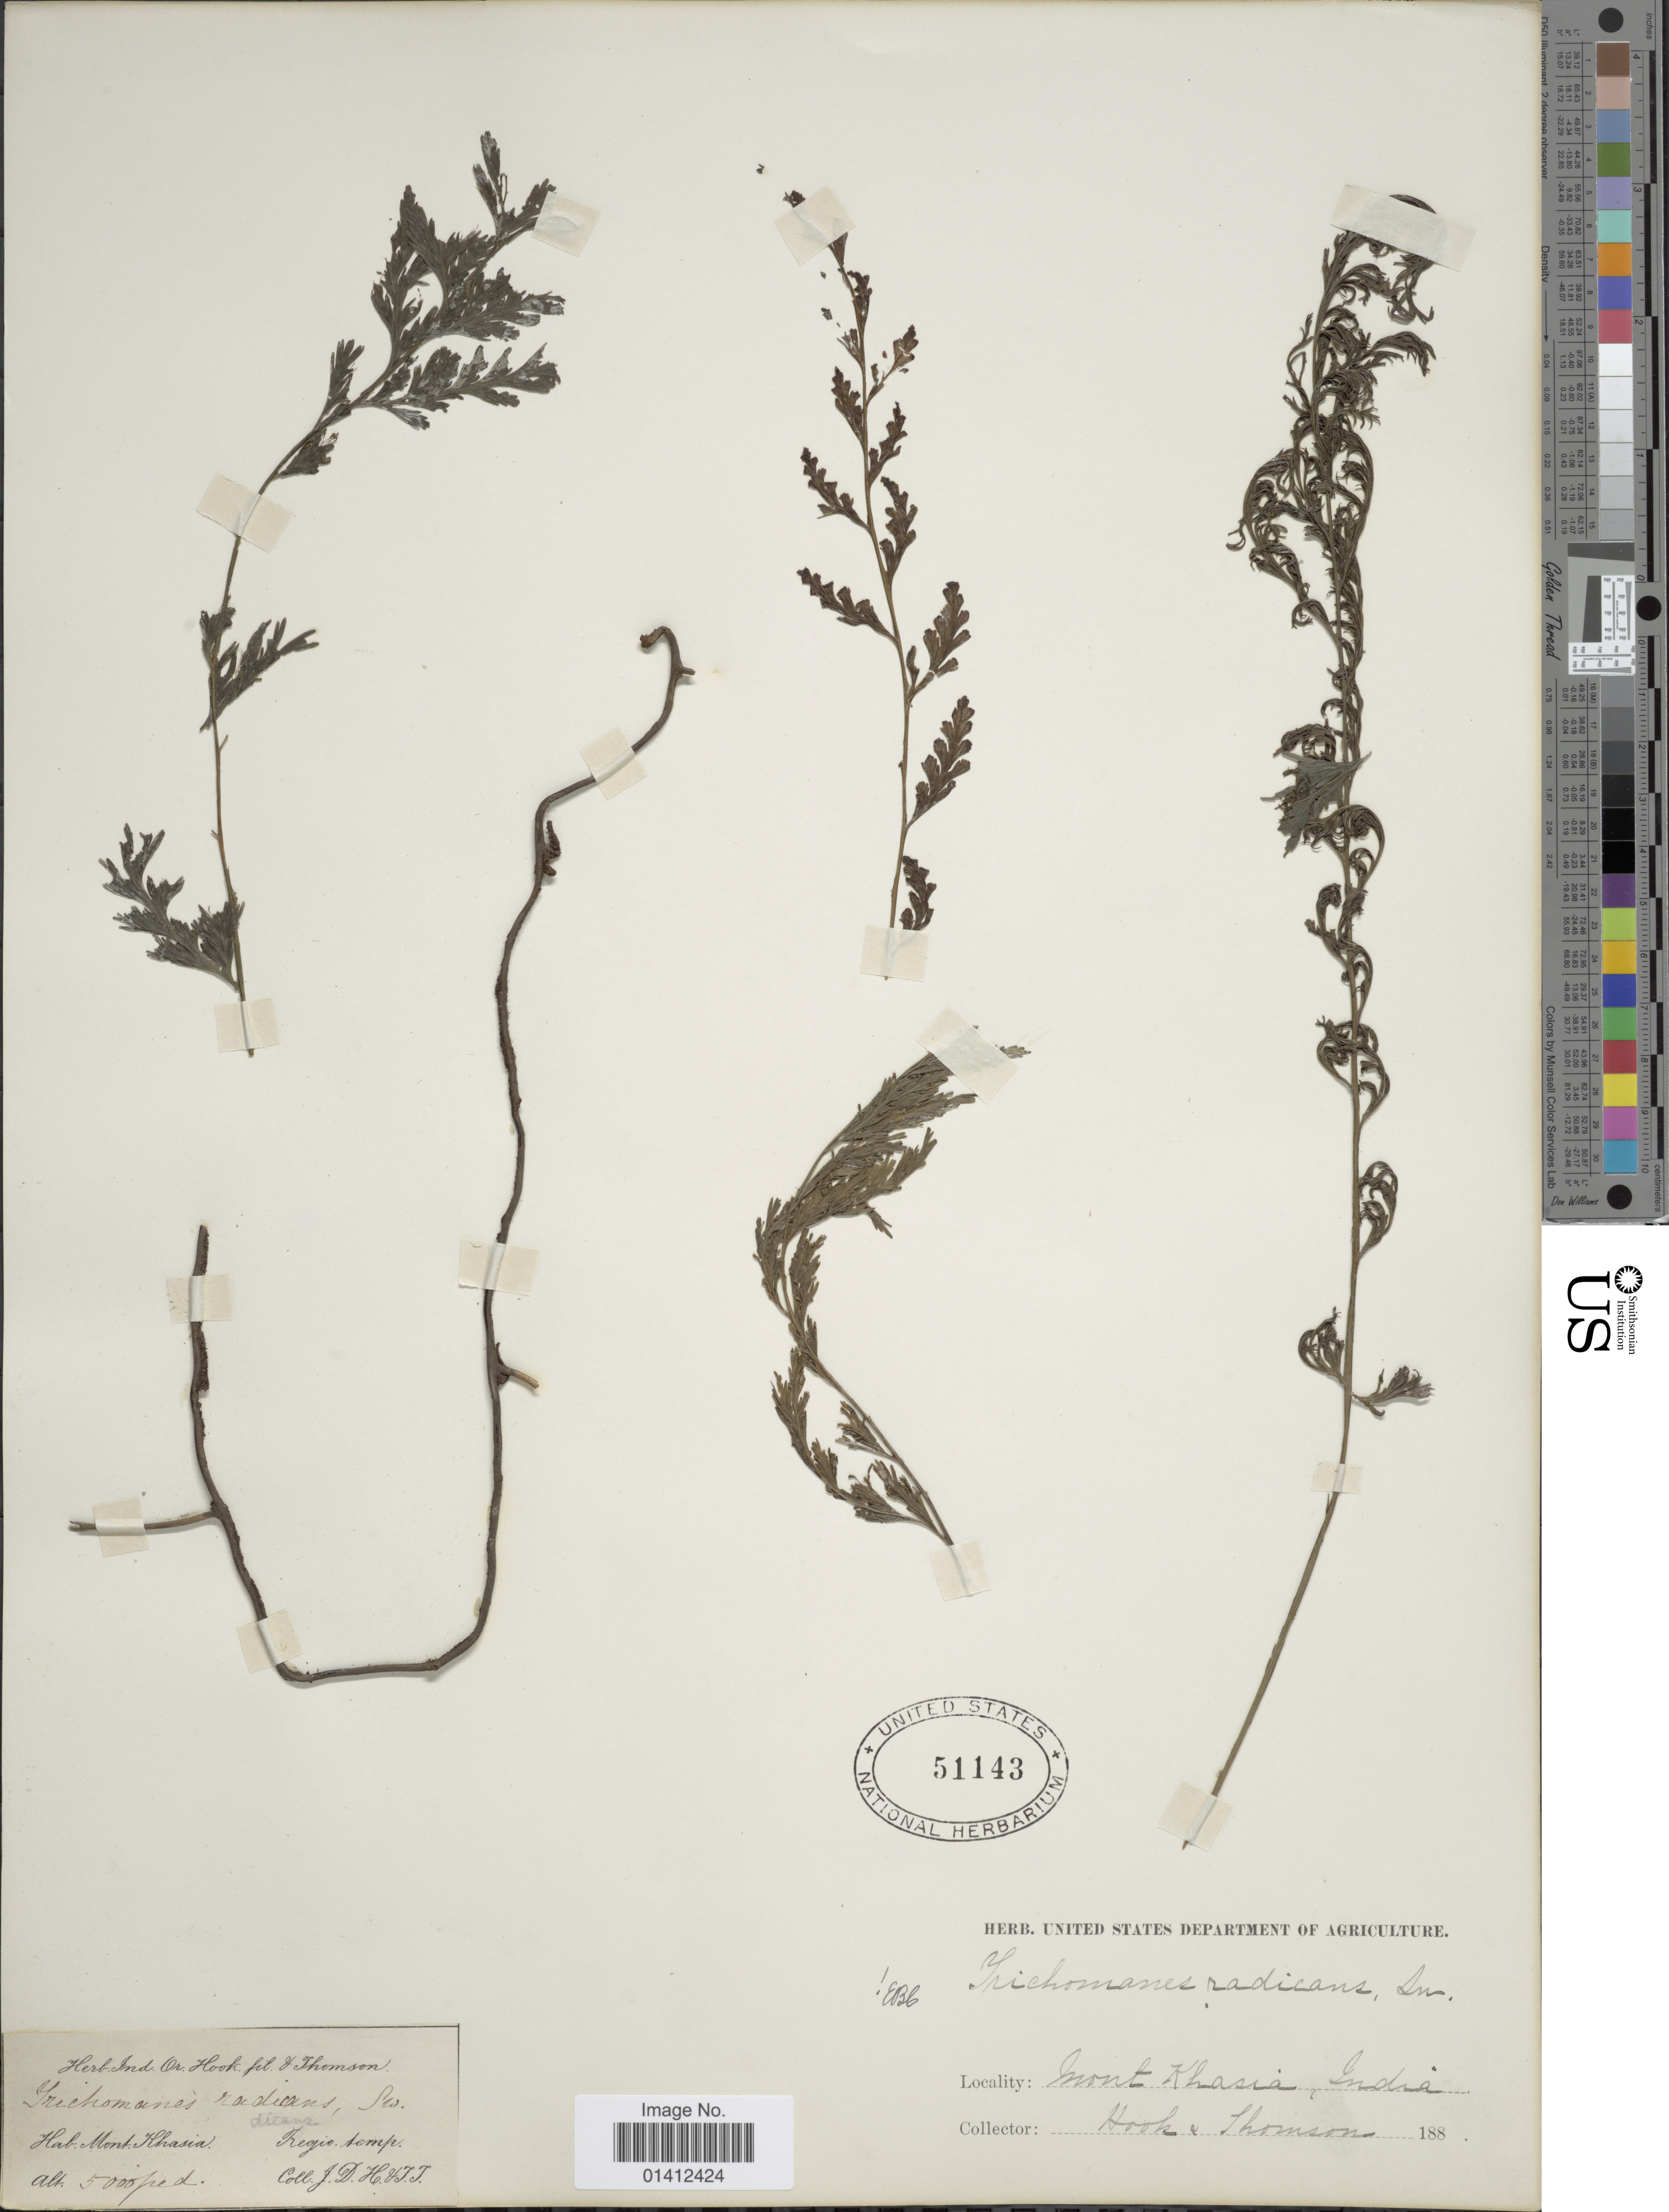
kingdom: Plantae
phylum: Tracheophyta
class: Polypodiopsida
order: Hymenophyllales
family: Hymenophyllaceae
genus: Vandenboschia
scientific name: Vandenboschia radicans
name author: (Sw.) Copel.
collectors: J. D. Hooker & T. Thomson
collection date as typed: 188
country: India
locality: Mount Khasia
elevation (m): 1524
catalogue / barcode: US 51143